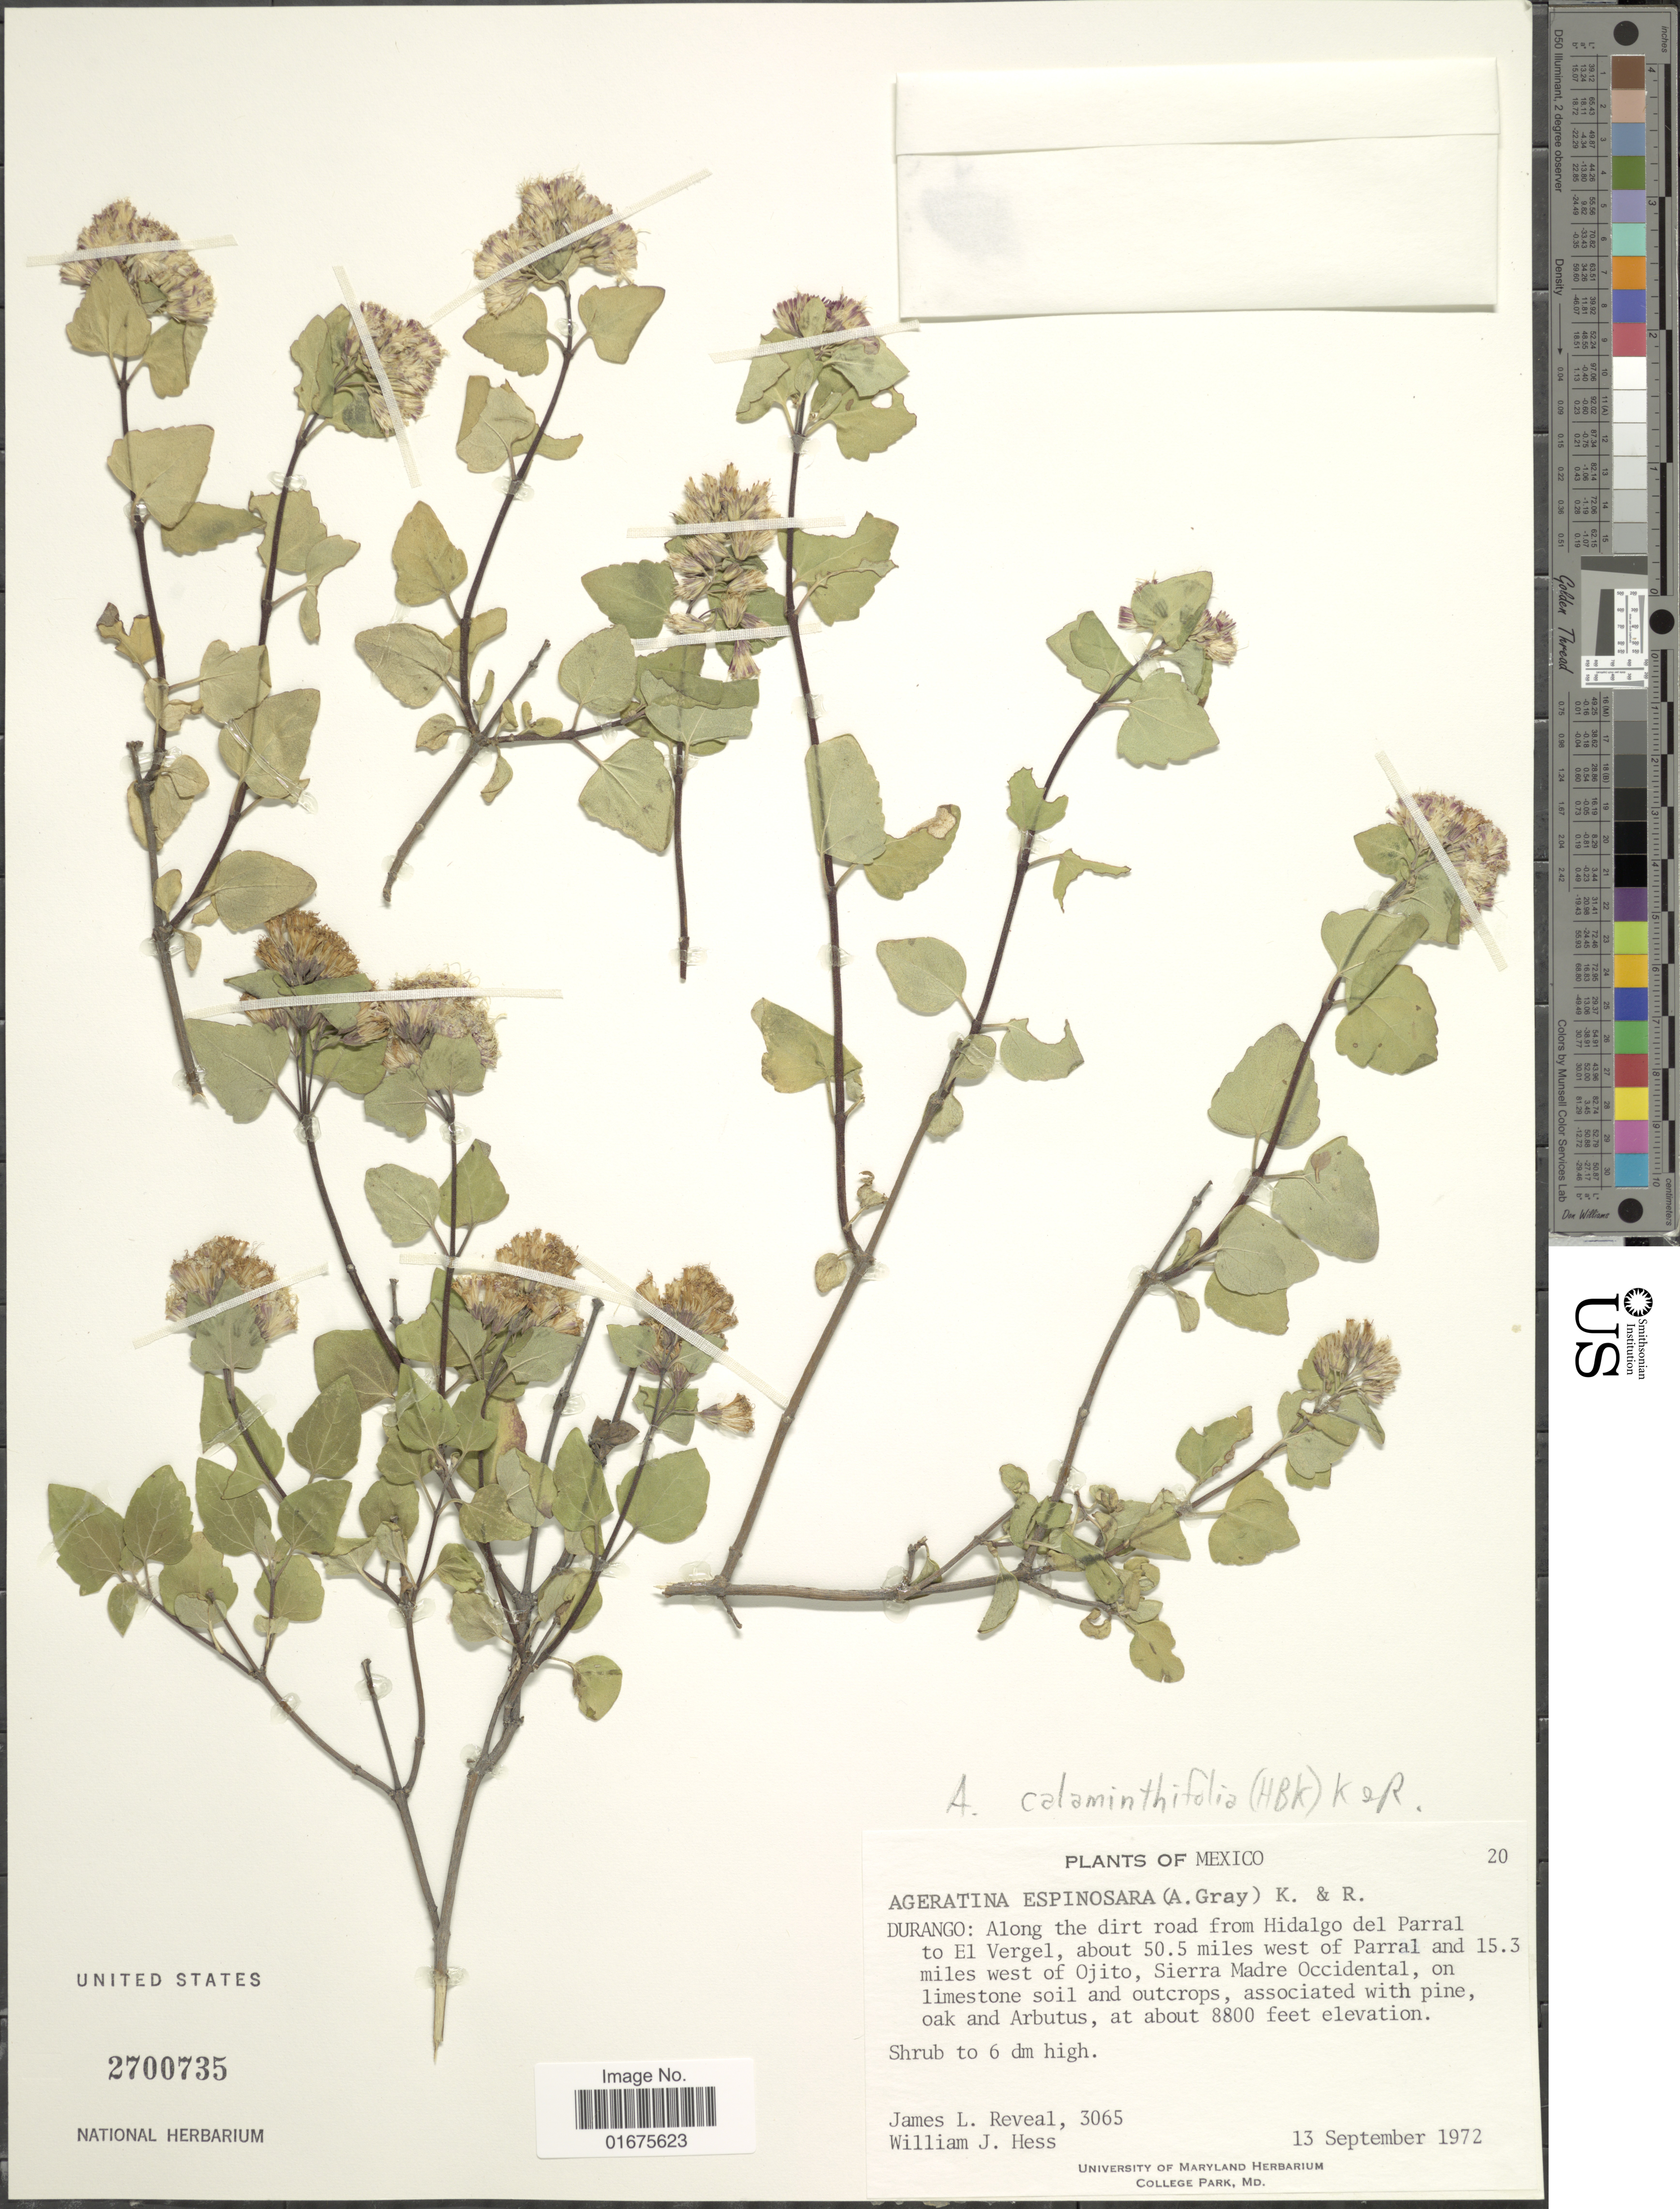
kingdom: Plantae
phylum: Tracheophyta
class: Magnoliopsida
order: Asterales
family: Asteraceae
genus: Ageratina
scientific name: Ageratina calaminthaefolia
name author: (Kunth) R.M. King & H. Rob.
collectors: J. L. Reveal & W. Hess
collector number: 3065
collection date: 1972-09-13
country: Mexico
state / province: Durango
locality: Along the dirt road from Hidalgo del Parral to El Vergel, about 50.5 miles west of Parral and 15.3 miles west of Ojito, Sierra Madre Occidental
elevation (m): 2682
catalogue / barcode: US 2700735